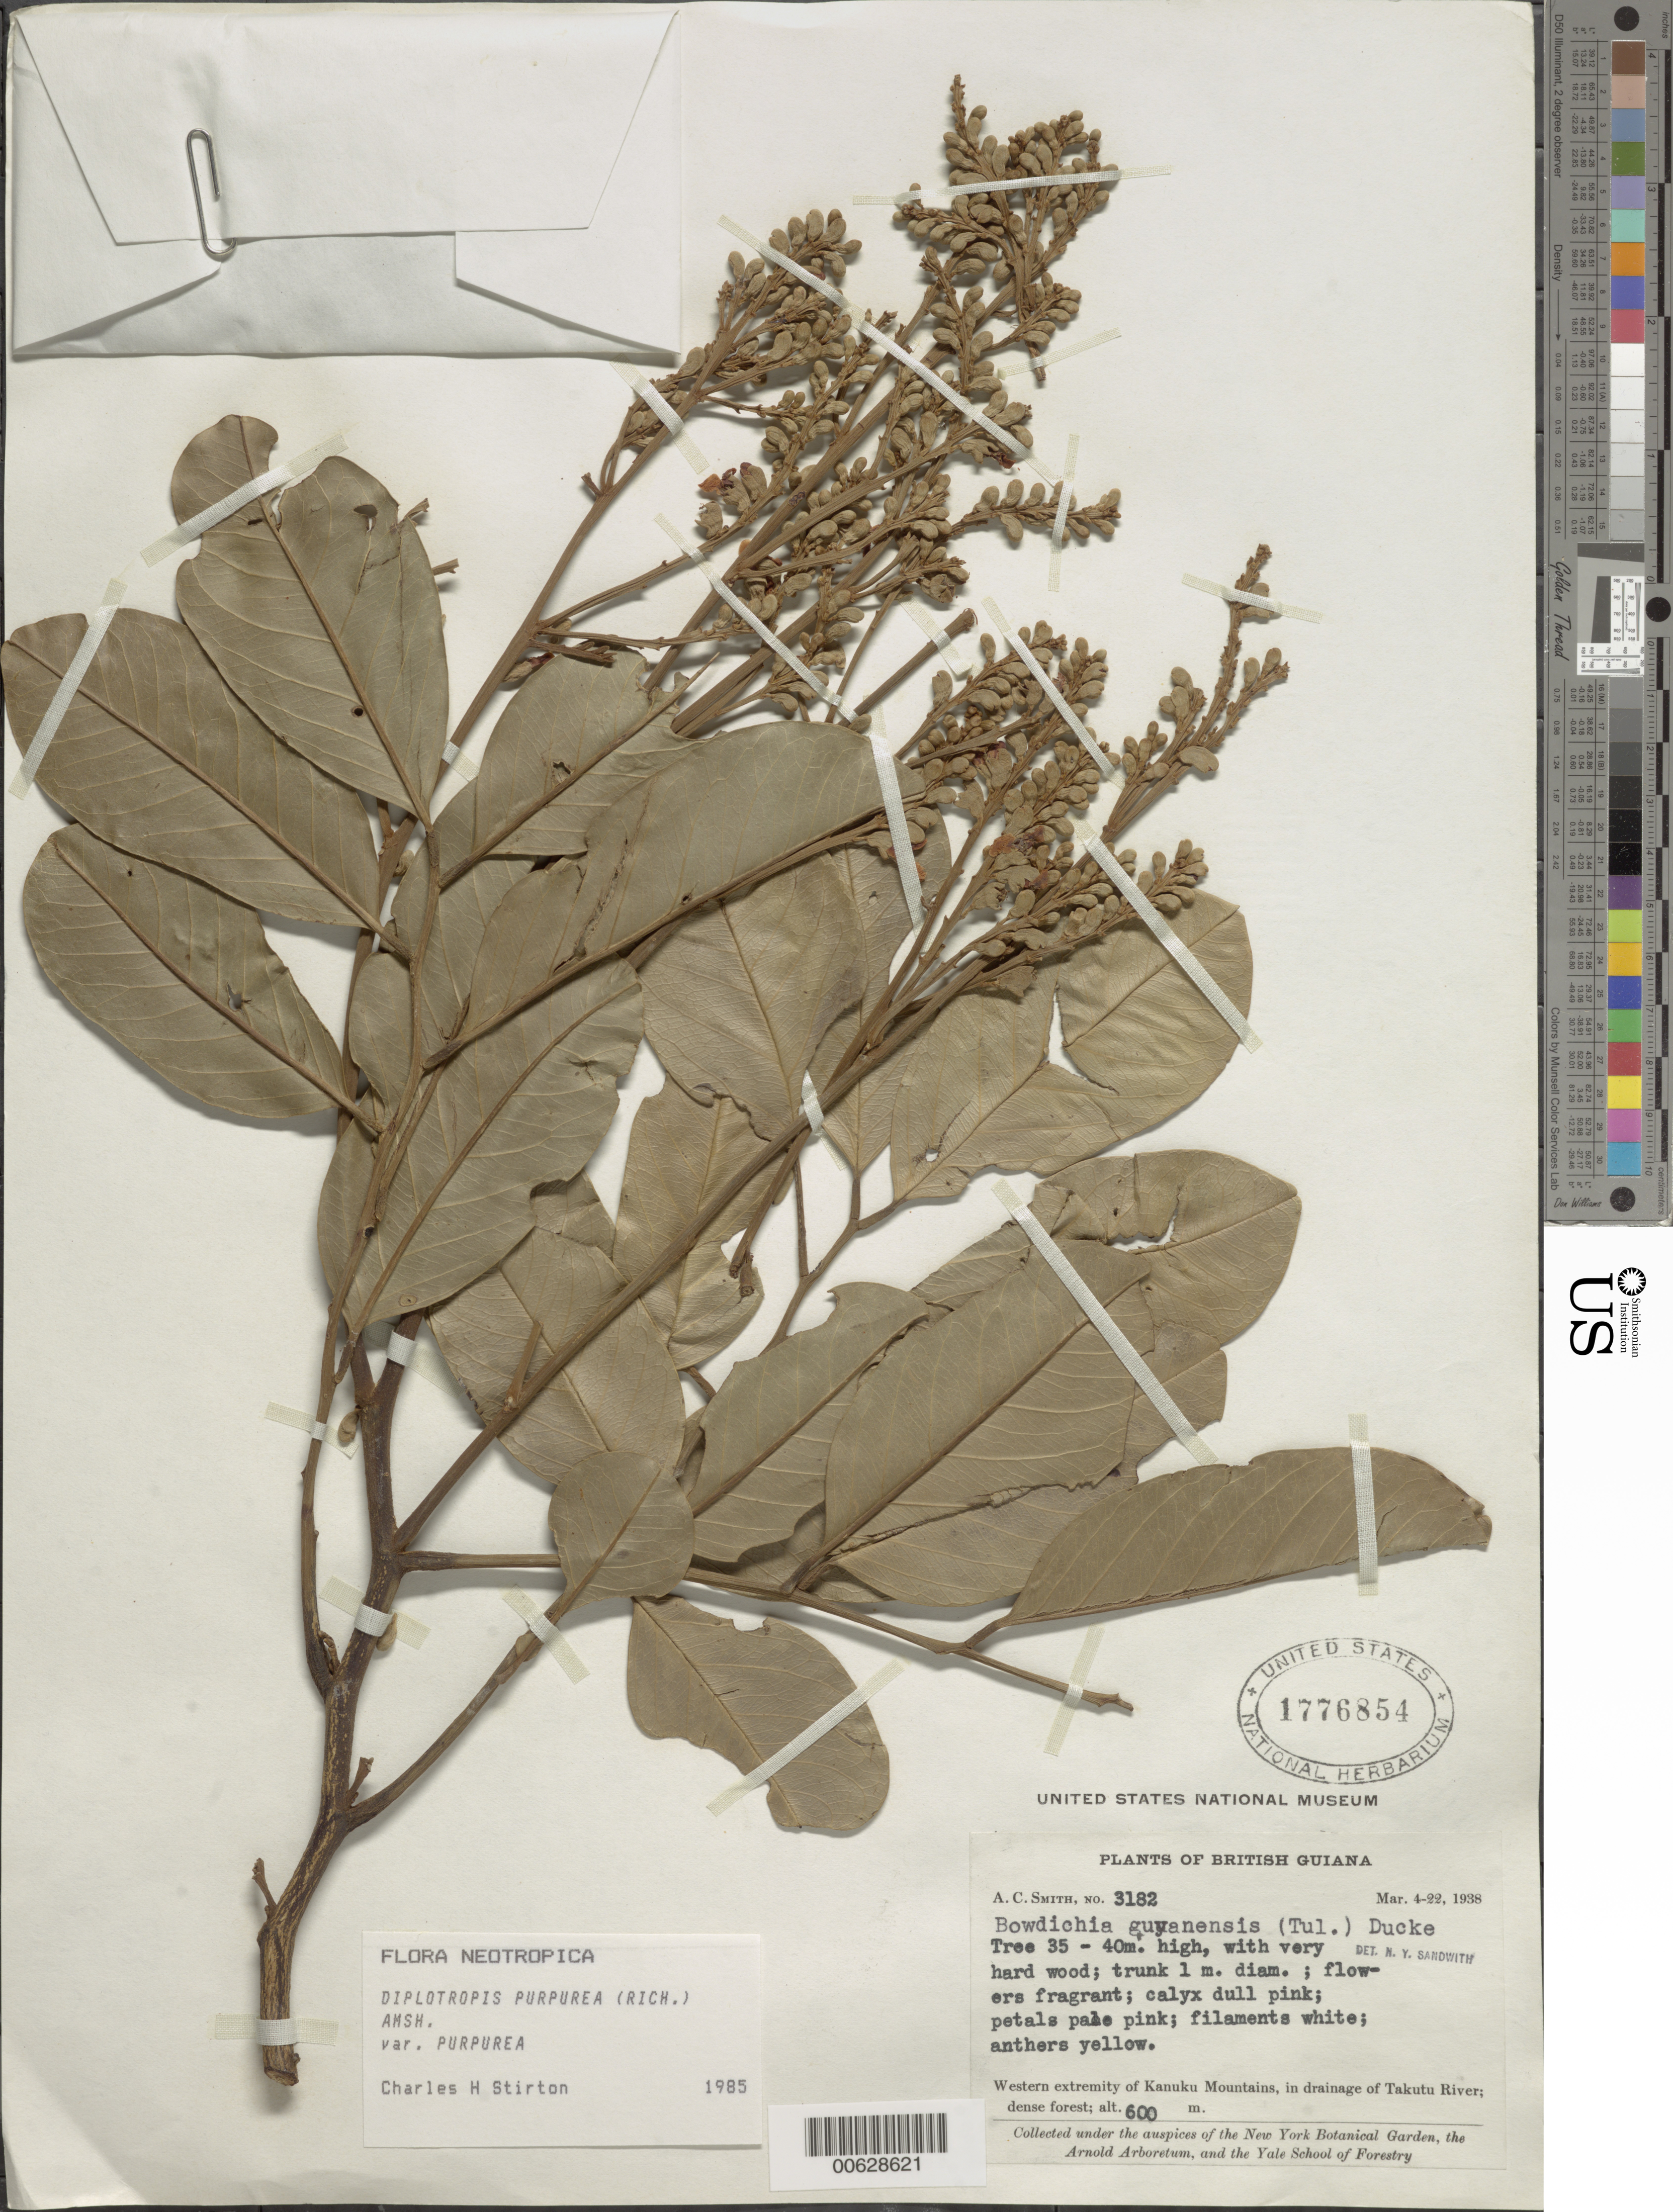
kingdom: Plantae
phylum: Tracheophyta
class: Magnoliopsida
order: Fabales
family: Fabaceae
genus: Diplotropis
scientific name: Diplotropis purpurea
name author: (Rich.) Amshoff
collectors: A. C. Smith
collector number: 3182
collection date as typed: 4-Mar-38 to 22-Mar-38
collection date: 1938-03-04/1938-03-22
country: Guyana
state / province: U. Takutu-U. Essequibo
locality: Kanuku Mts., drainage of Takutu R., western extremity of Kanuku Mountains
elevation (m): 600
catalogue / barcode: US 1776854